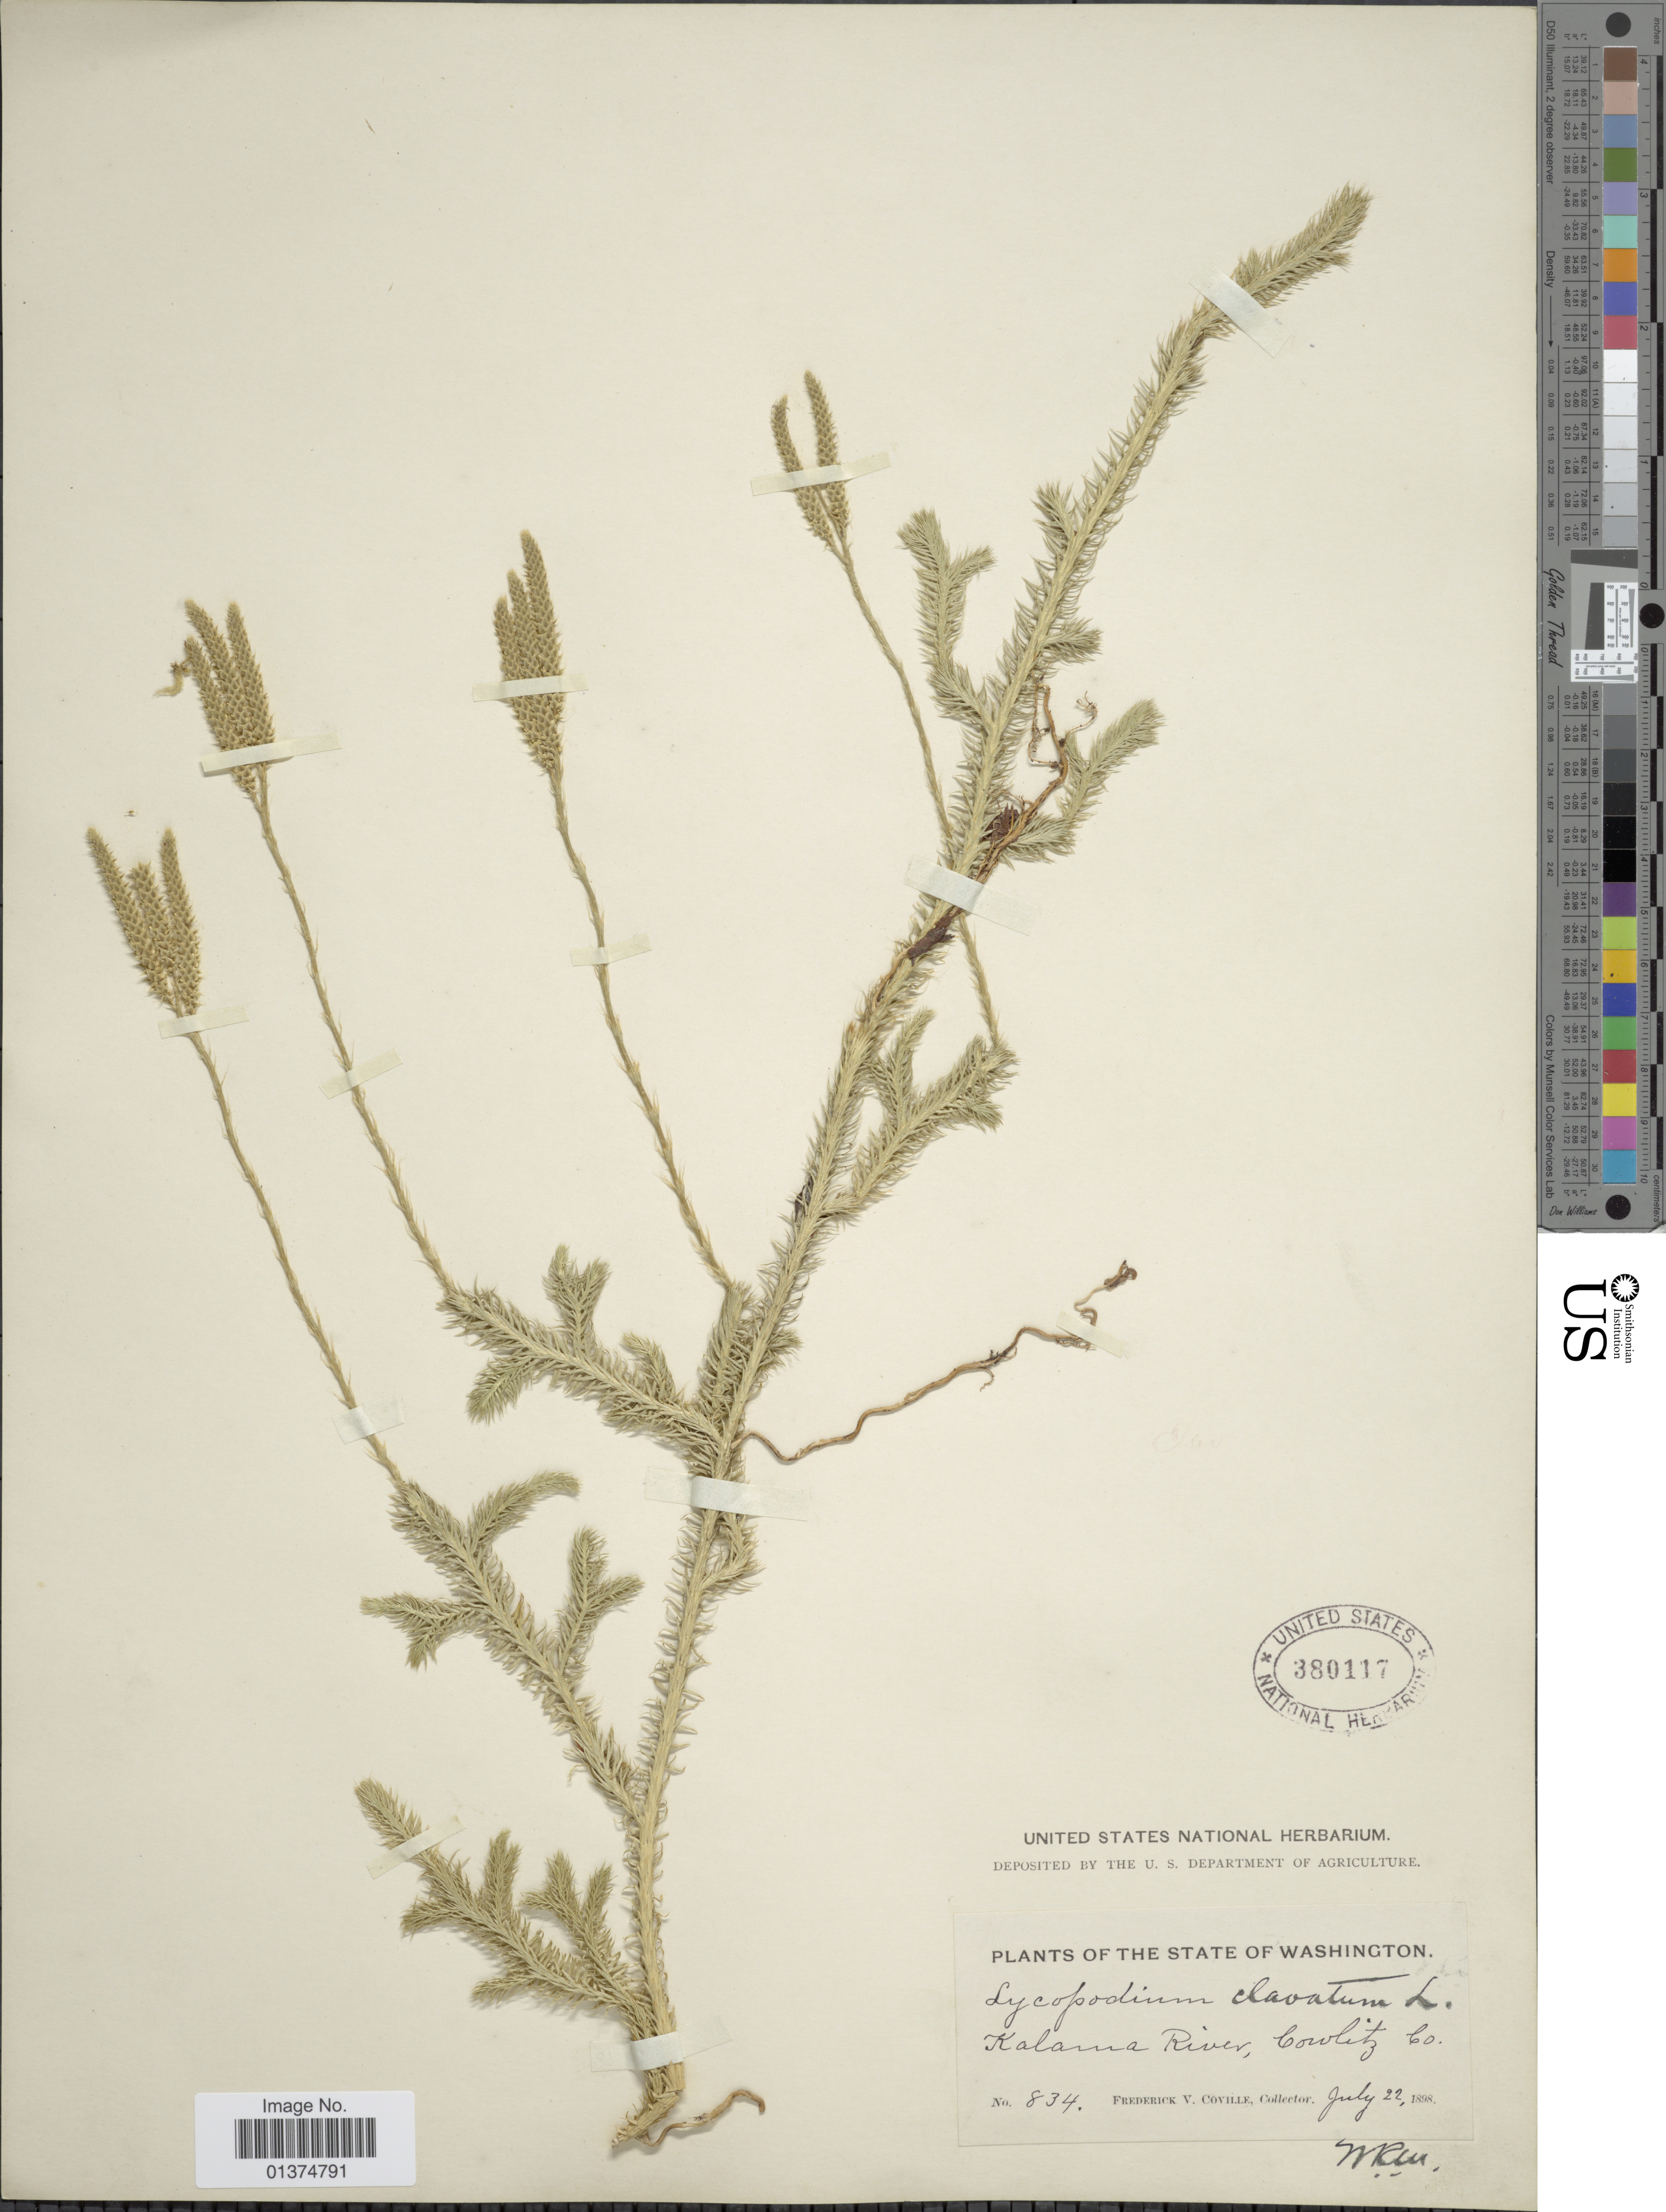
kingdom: Plantae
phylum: Tracheophyta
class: Lycopodiopsida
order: Lycopodiales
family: Lycopodiaceae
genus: Lycopodium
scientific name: Lycopodium clavatum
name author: L.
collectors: F. V. Coville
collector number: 834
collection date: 1898-07-22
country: United States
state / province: Washington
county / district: Cowlitz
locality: Kalama River, Cowlitz Co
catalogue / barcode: US 380117